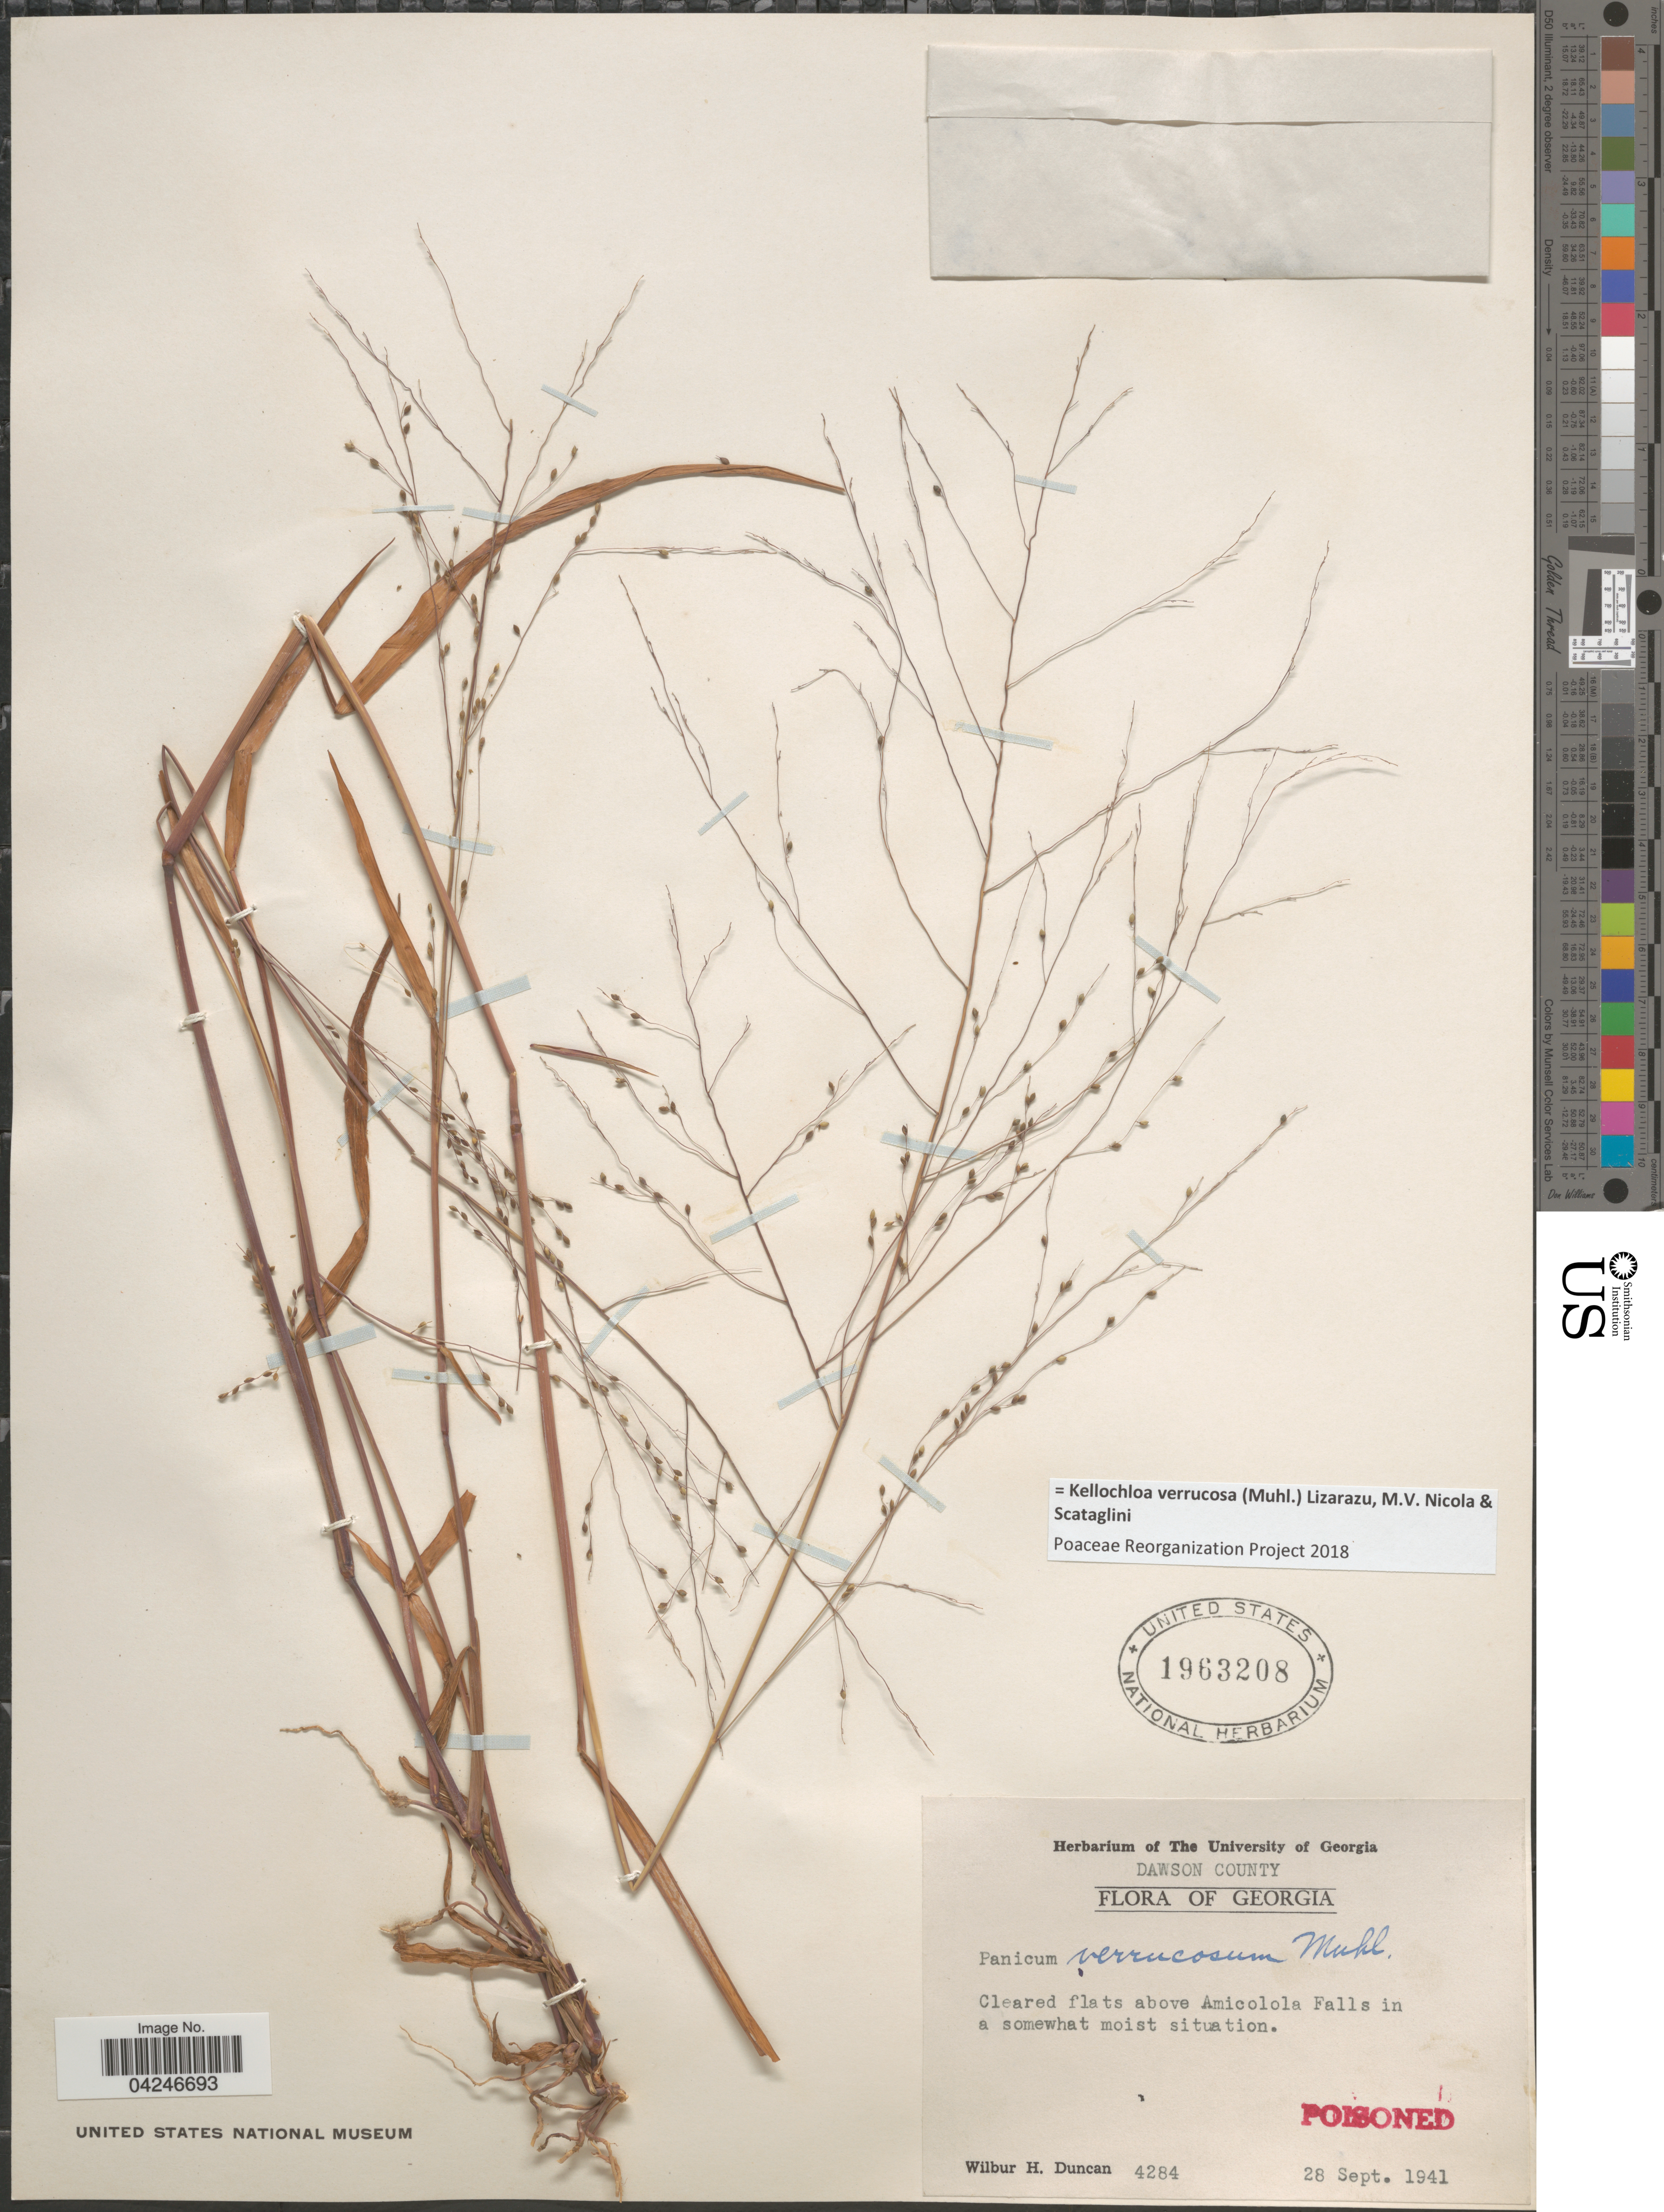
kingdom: Plantae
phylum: Tracheophyta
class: Liliopsida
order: Poales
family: Poaceae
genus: Kellochloa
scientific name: Kellochloa verrucosa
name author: (Muhl.) Lizarazu et al.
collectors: W. H. Duncan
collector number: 4284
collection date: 1941-09-28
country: United States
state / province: Georgia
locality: Dawson County. Cleared flats above Amicolola Falls in a somewhat moist situation.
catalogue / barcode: US 1963208